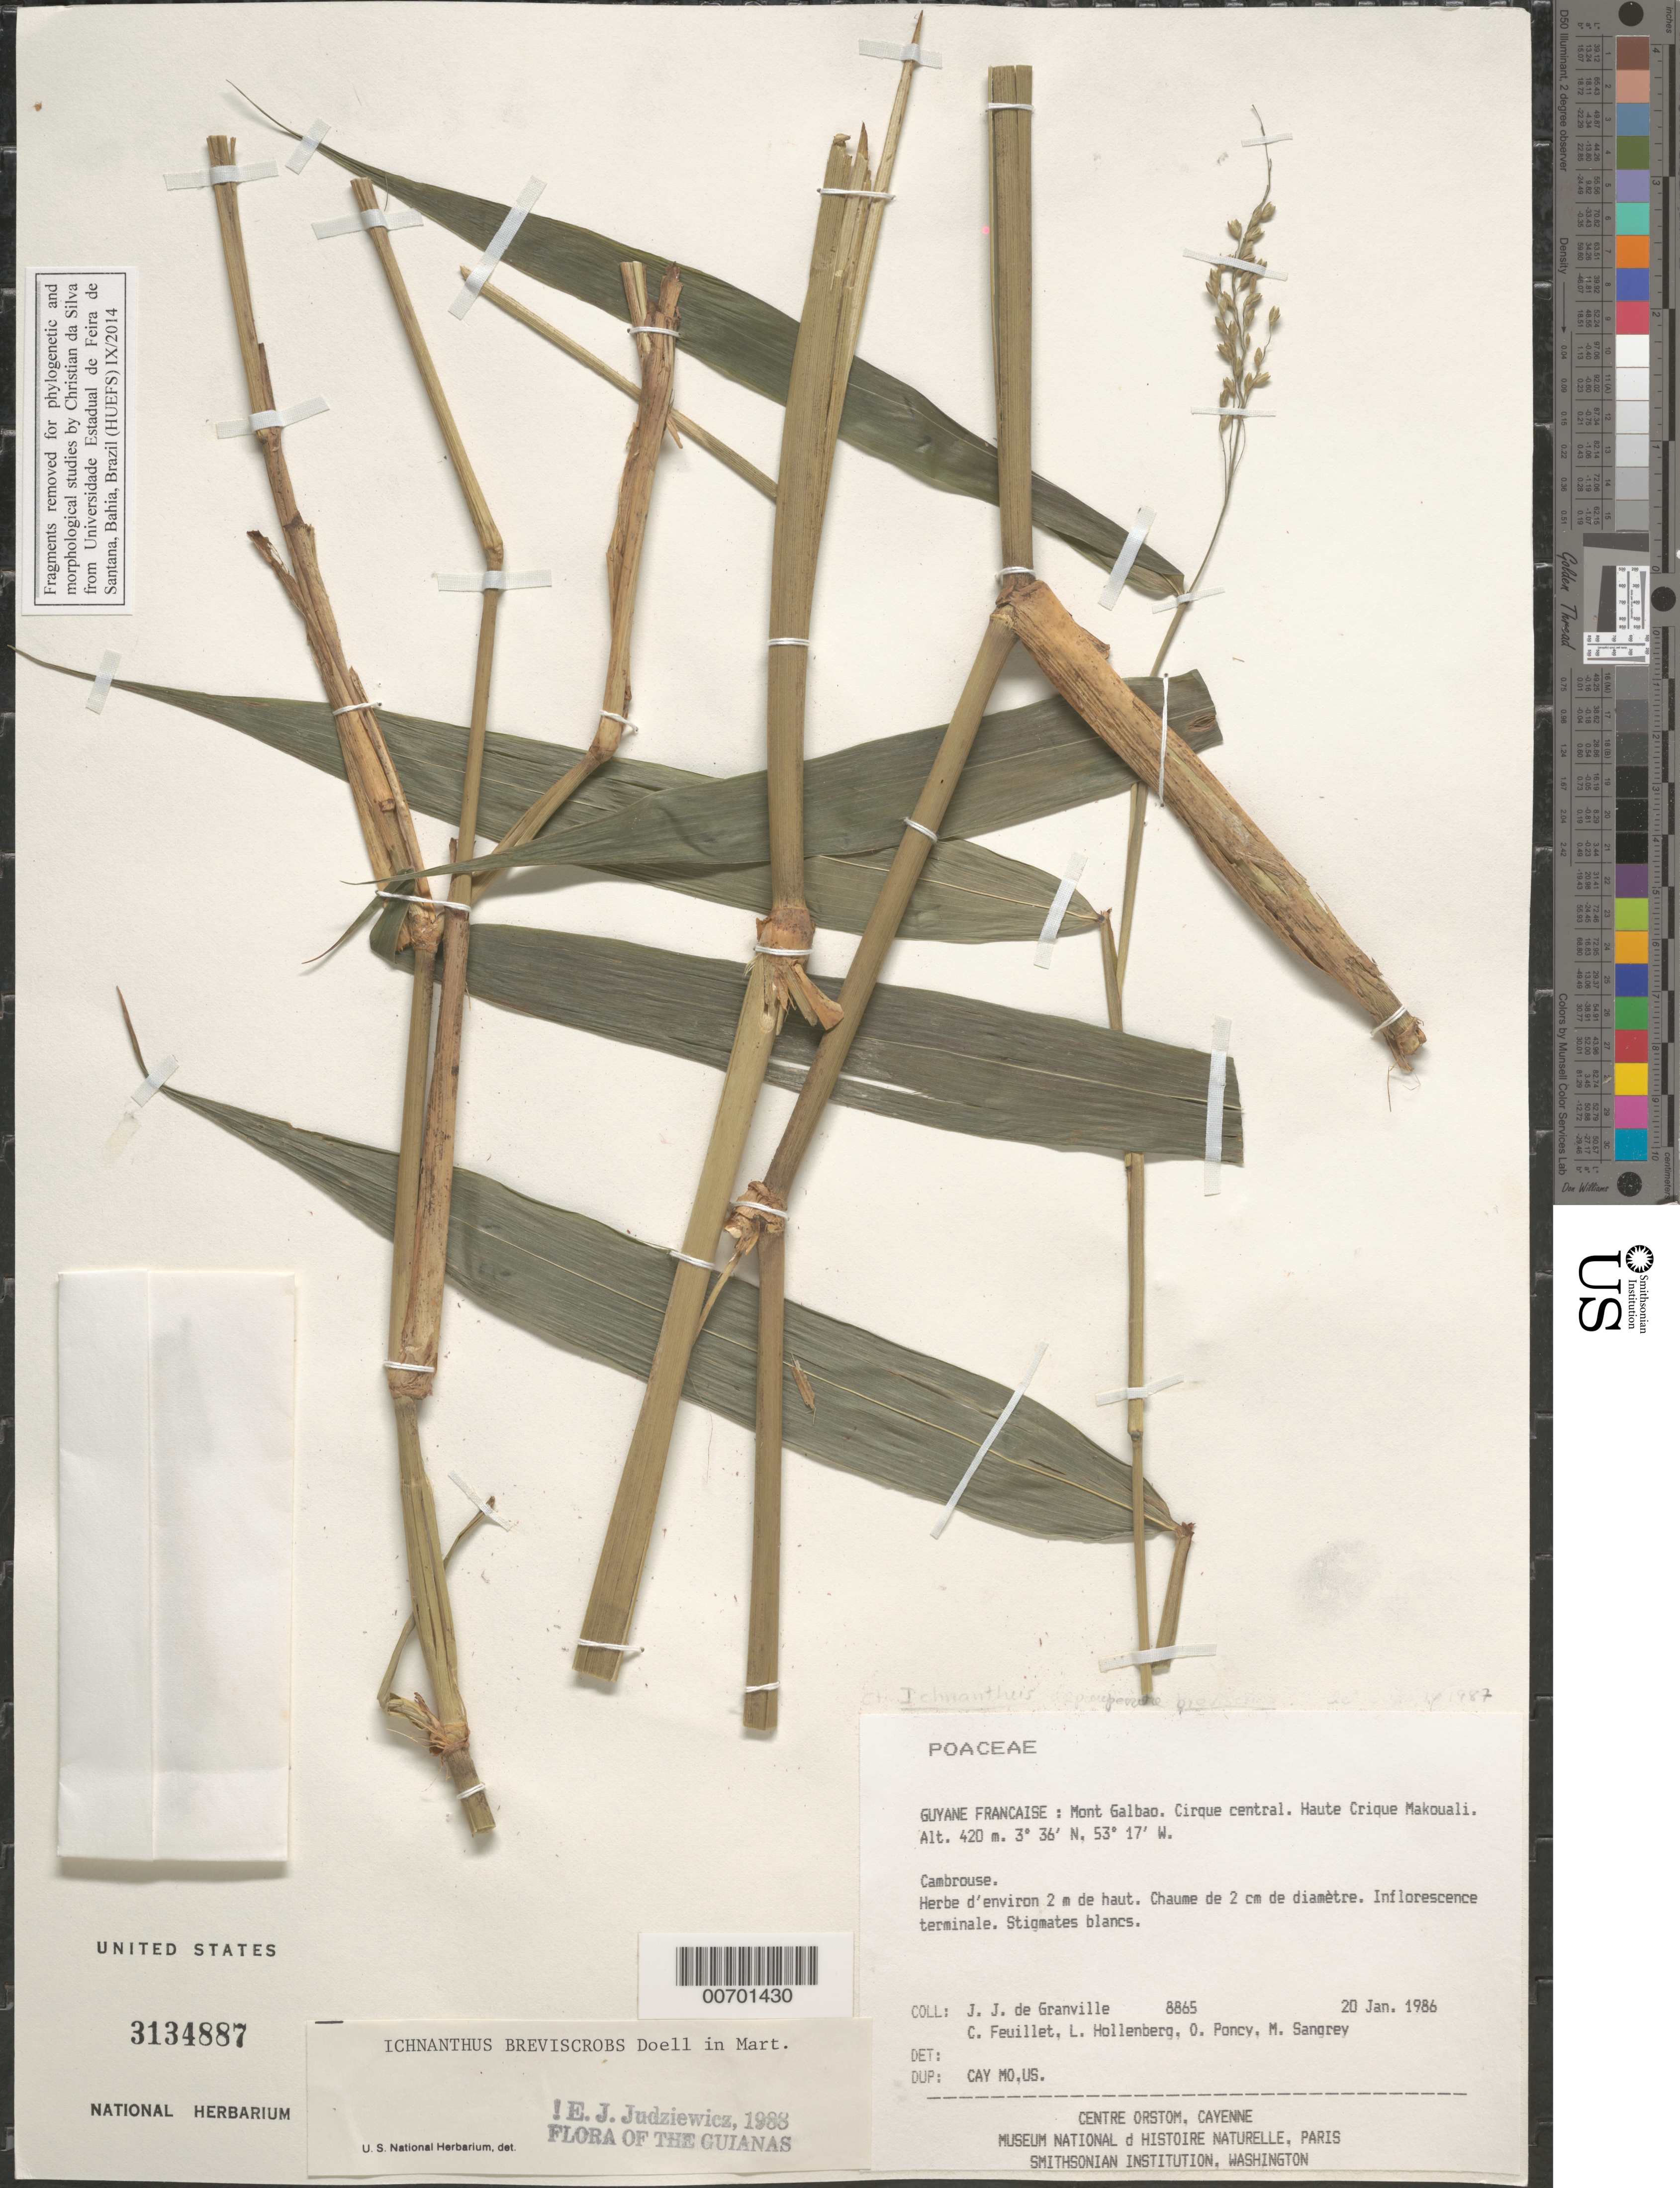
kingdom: Plantae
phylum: Tracheophyta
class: Liliopsida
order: Poales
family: Poaceae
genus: Ichnanthus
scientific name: Ichnanthus breviscrobs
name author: Döll in Mart.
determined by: Judziewicz, E. J.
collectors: J.-J. de Granville, C. Feuillet, L. Hollenberg, O. Poncy & M. S. Sangrey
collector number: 8865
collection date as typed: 20-Jan-86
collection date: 1986-01-20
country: French Guiana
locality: Mont Galbao. Crique central. Haute Crique Makouali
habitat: Cambrouse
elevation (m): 420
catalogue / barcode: US 3134887